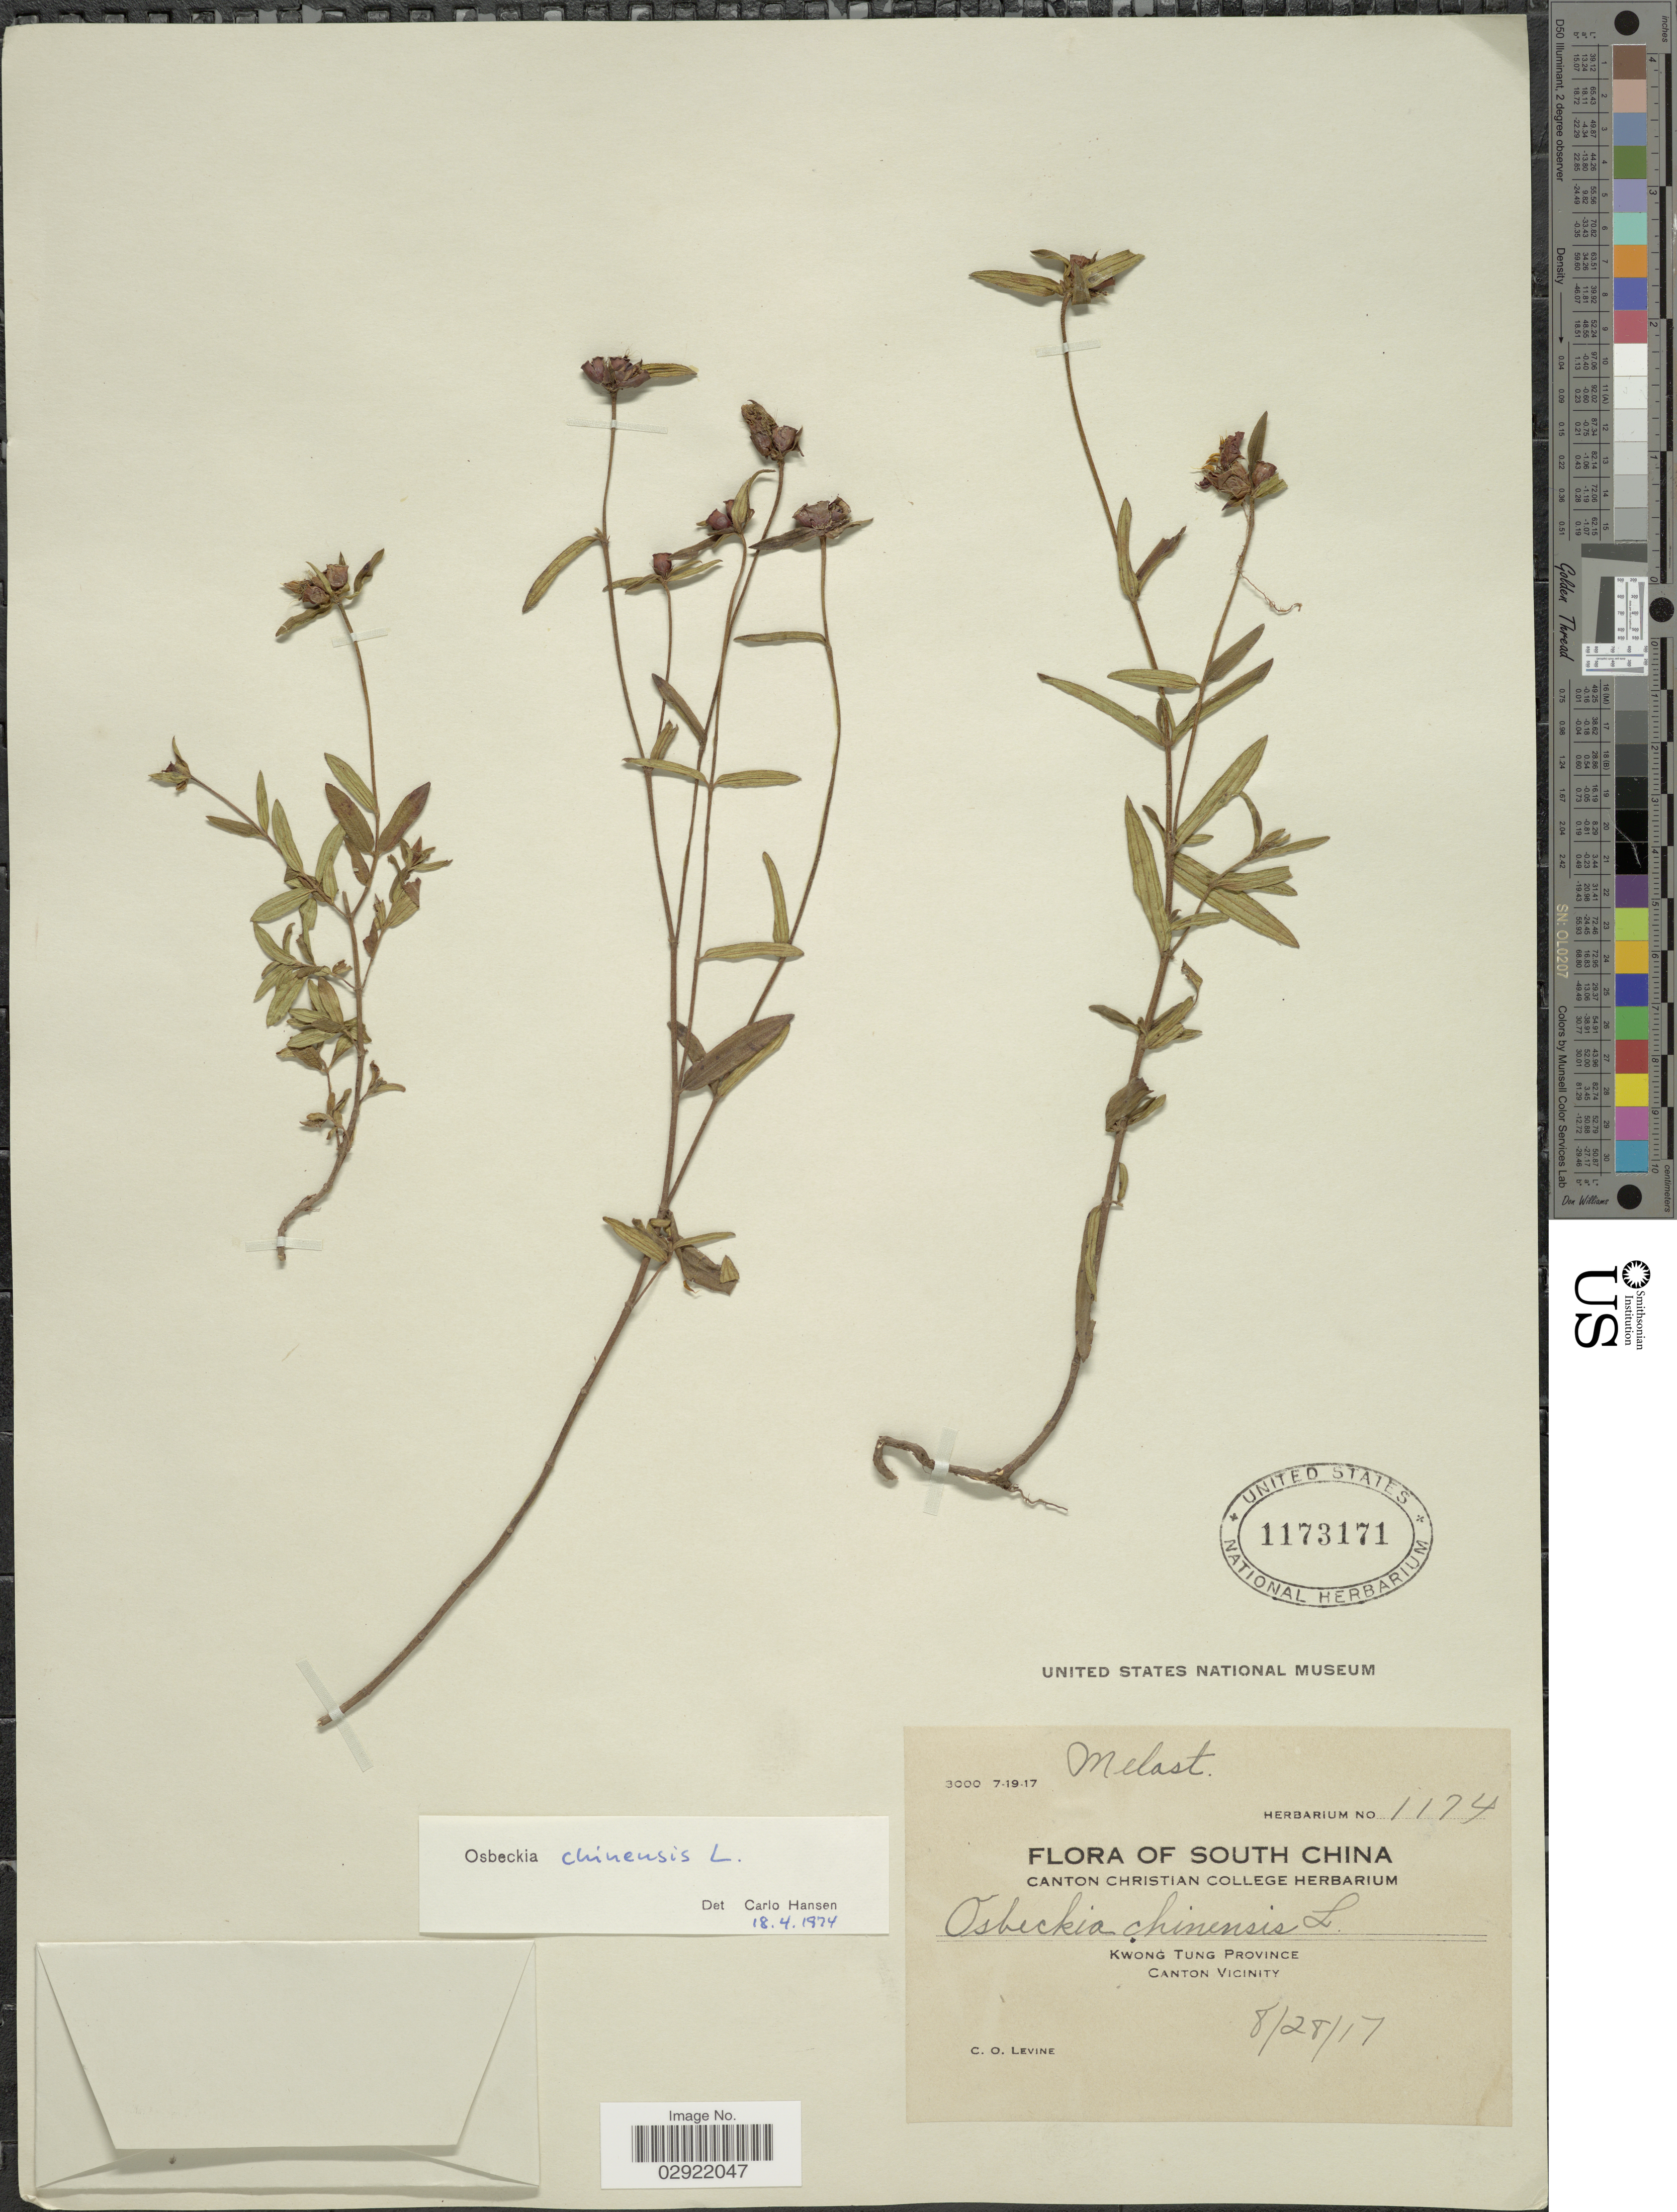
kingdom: Plantae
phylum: Tracheophyta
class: Magnoliopsida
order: Myrtales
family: Melastomataceae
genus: Osbeckia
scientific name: Osbeckia chinensis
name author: L.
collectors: C. O. Levine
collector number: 1174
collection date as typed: Transcribed d/m/y: 28/8/17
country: China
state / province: Guangdong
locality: Kwong Tung Province. Canton Vicinity. South China.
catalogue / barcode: US 1173171